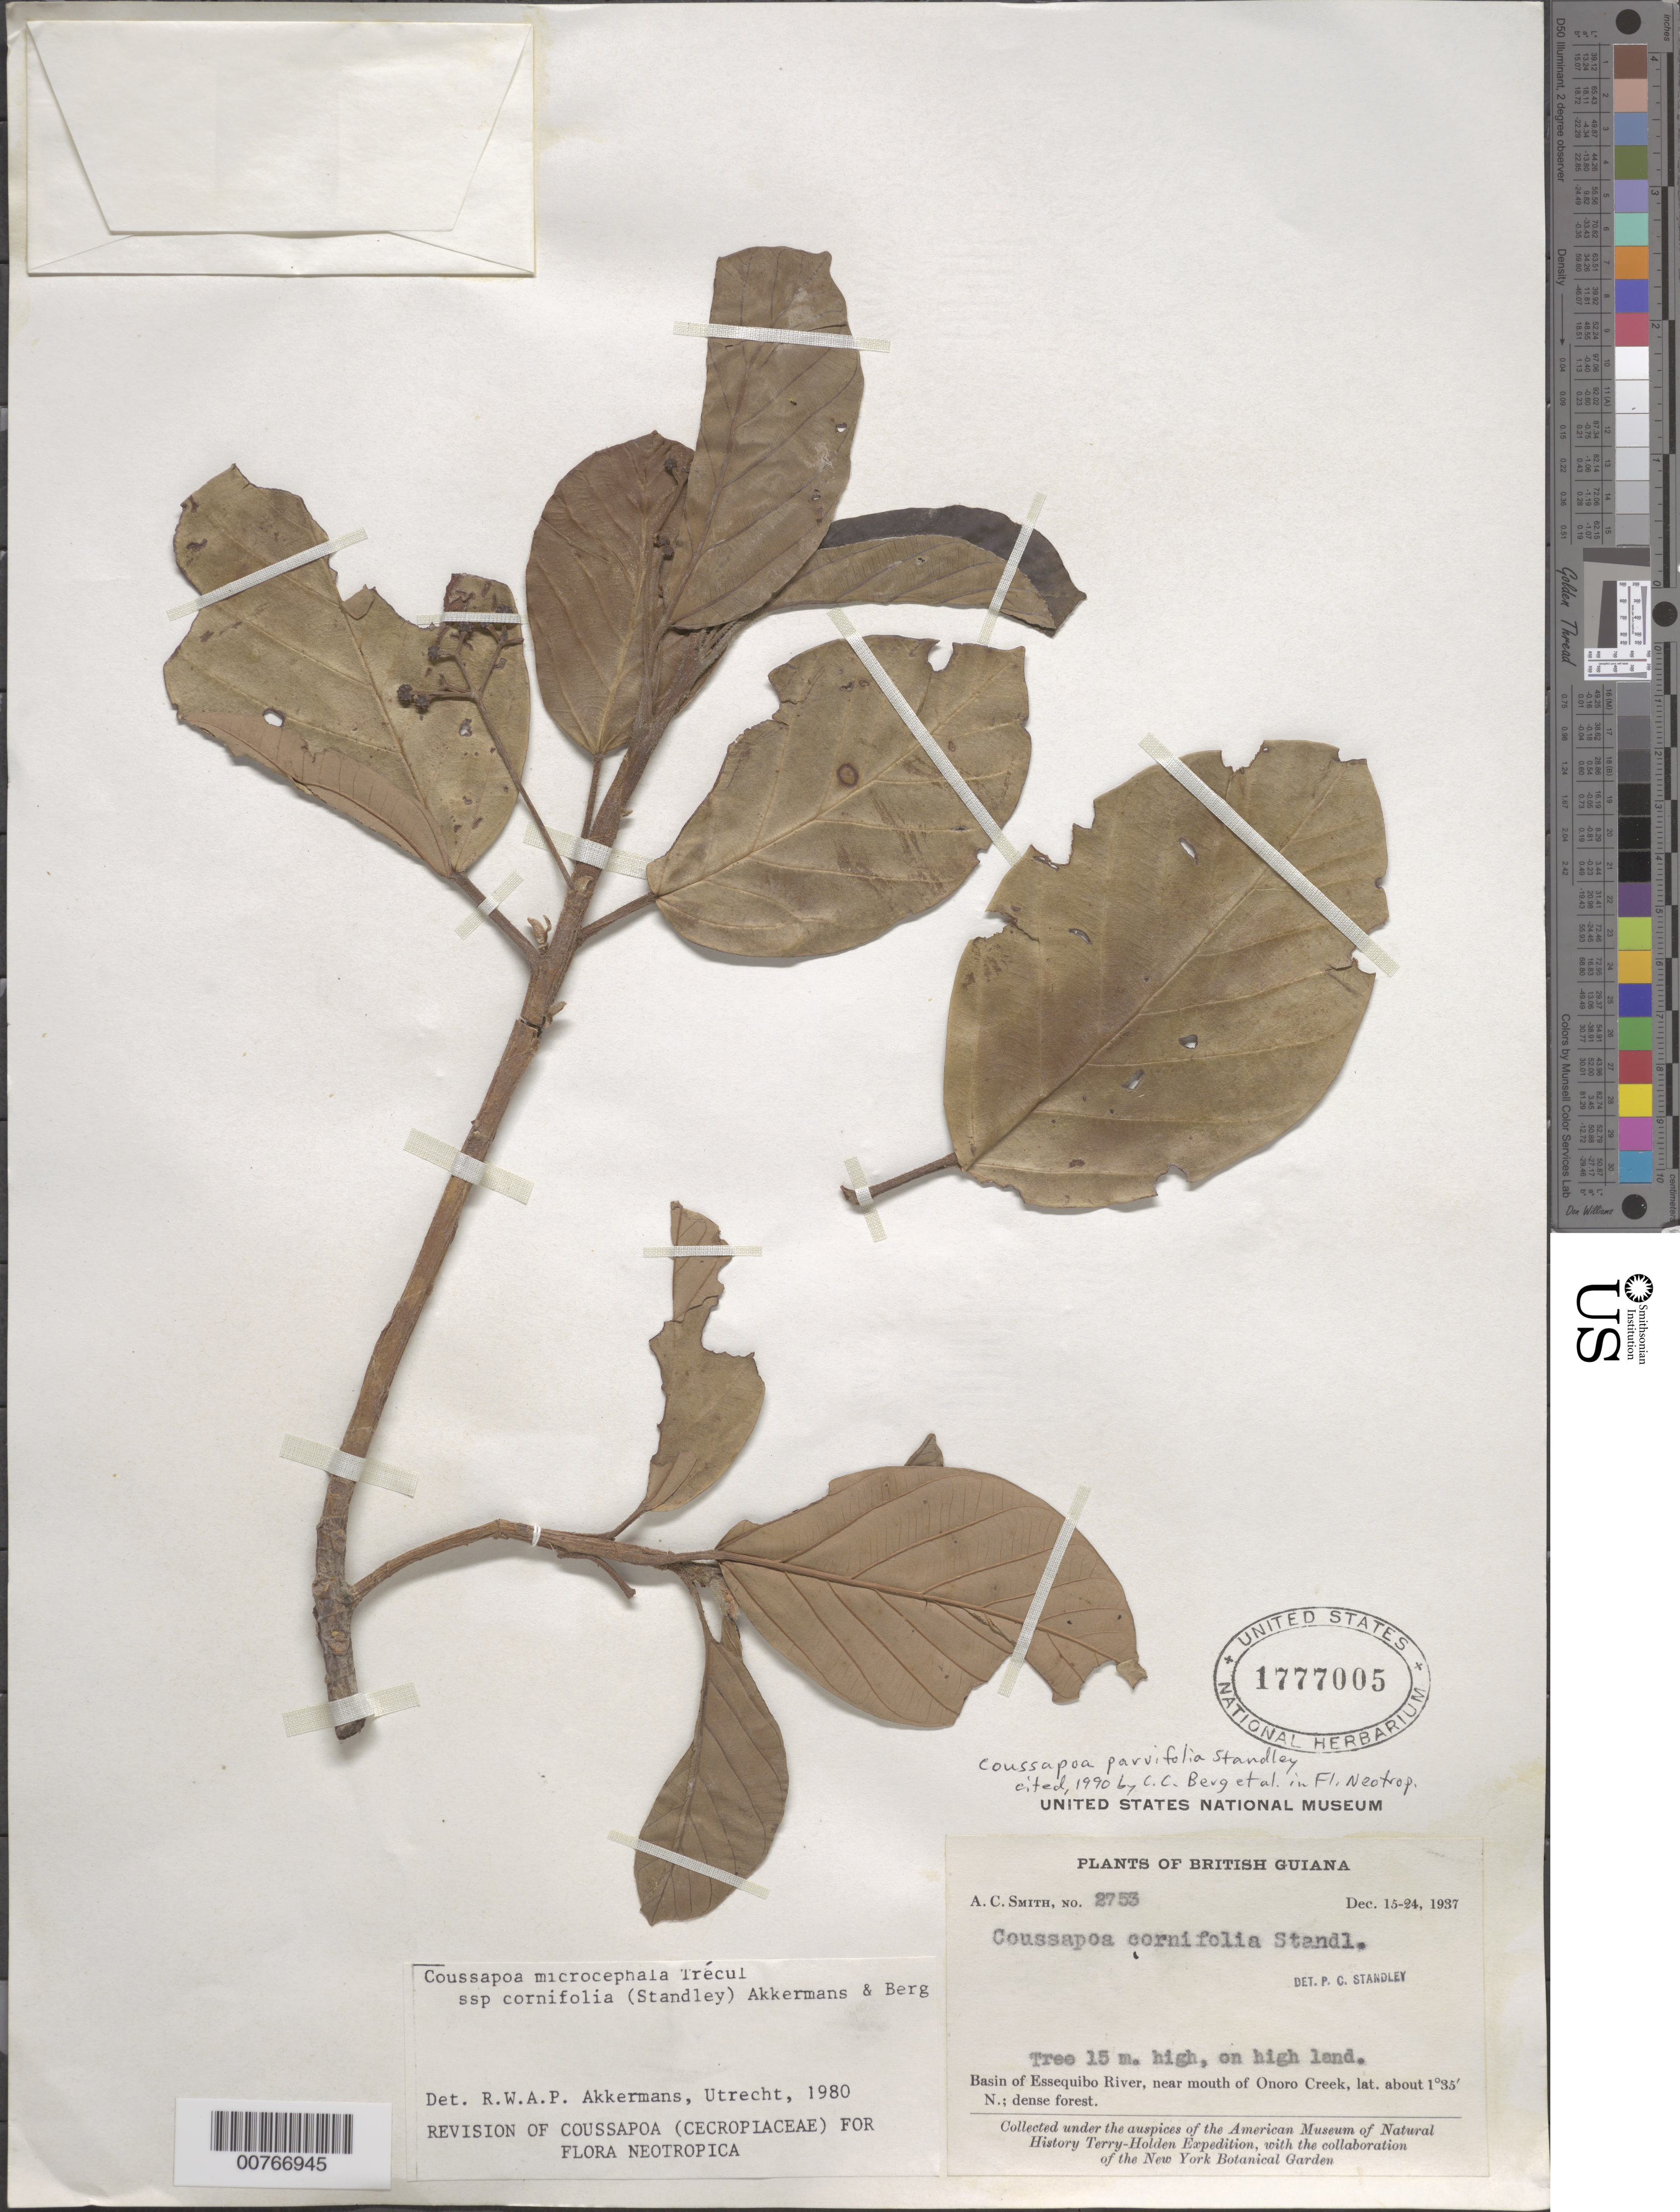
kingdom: Plantae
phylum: Tracheophyta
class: Magnoliopsida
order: Rosales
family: Urticaceae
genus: Coussapoa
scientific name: Coussapoa parvifolia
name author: Standl.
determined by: Berg, C. C.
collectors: A. C. Smith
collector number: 2753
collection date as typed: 15-Dec-37 to 24-Dec-37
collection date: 1937-12-15/1937-12-24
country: Guyana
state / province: U. Takutu-U. Essequibo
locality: Onoro Creek (near mouth), Essequibo River basin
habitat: Dense forest, on high land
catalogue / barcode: US 1777005